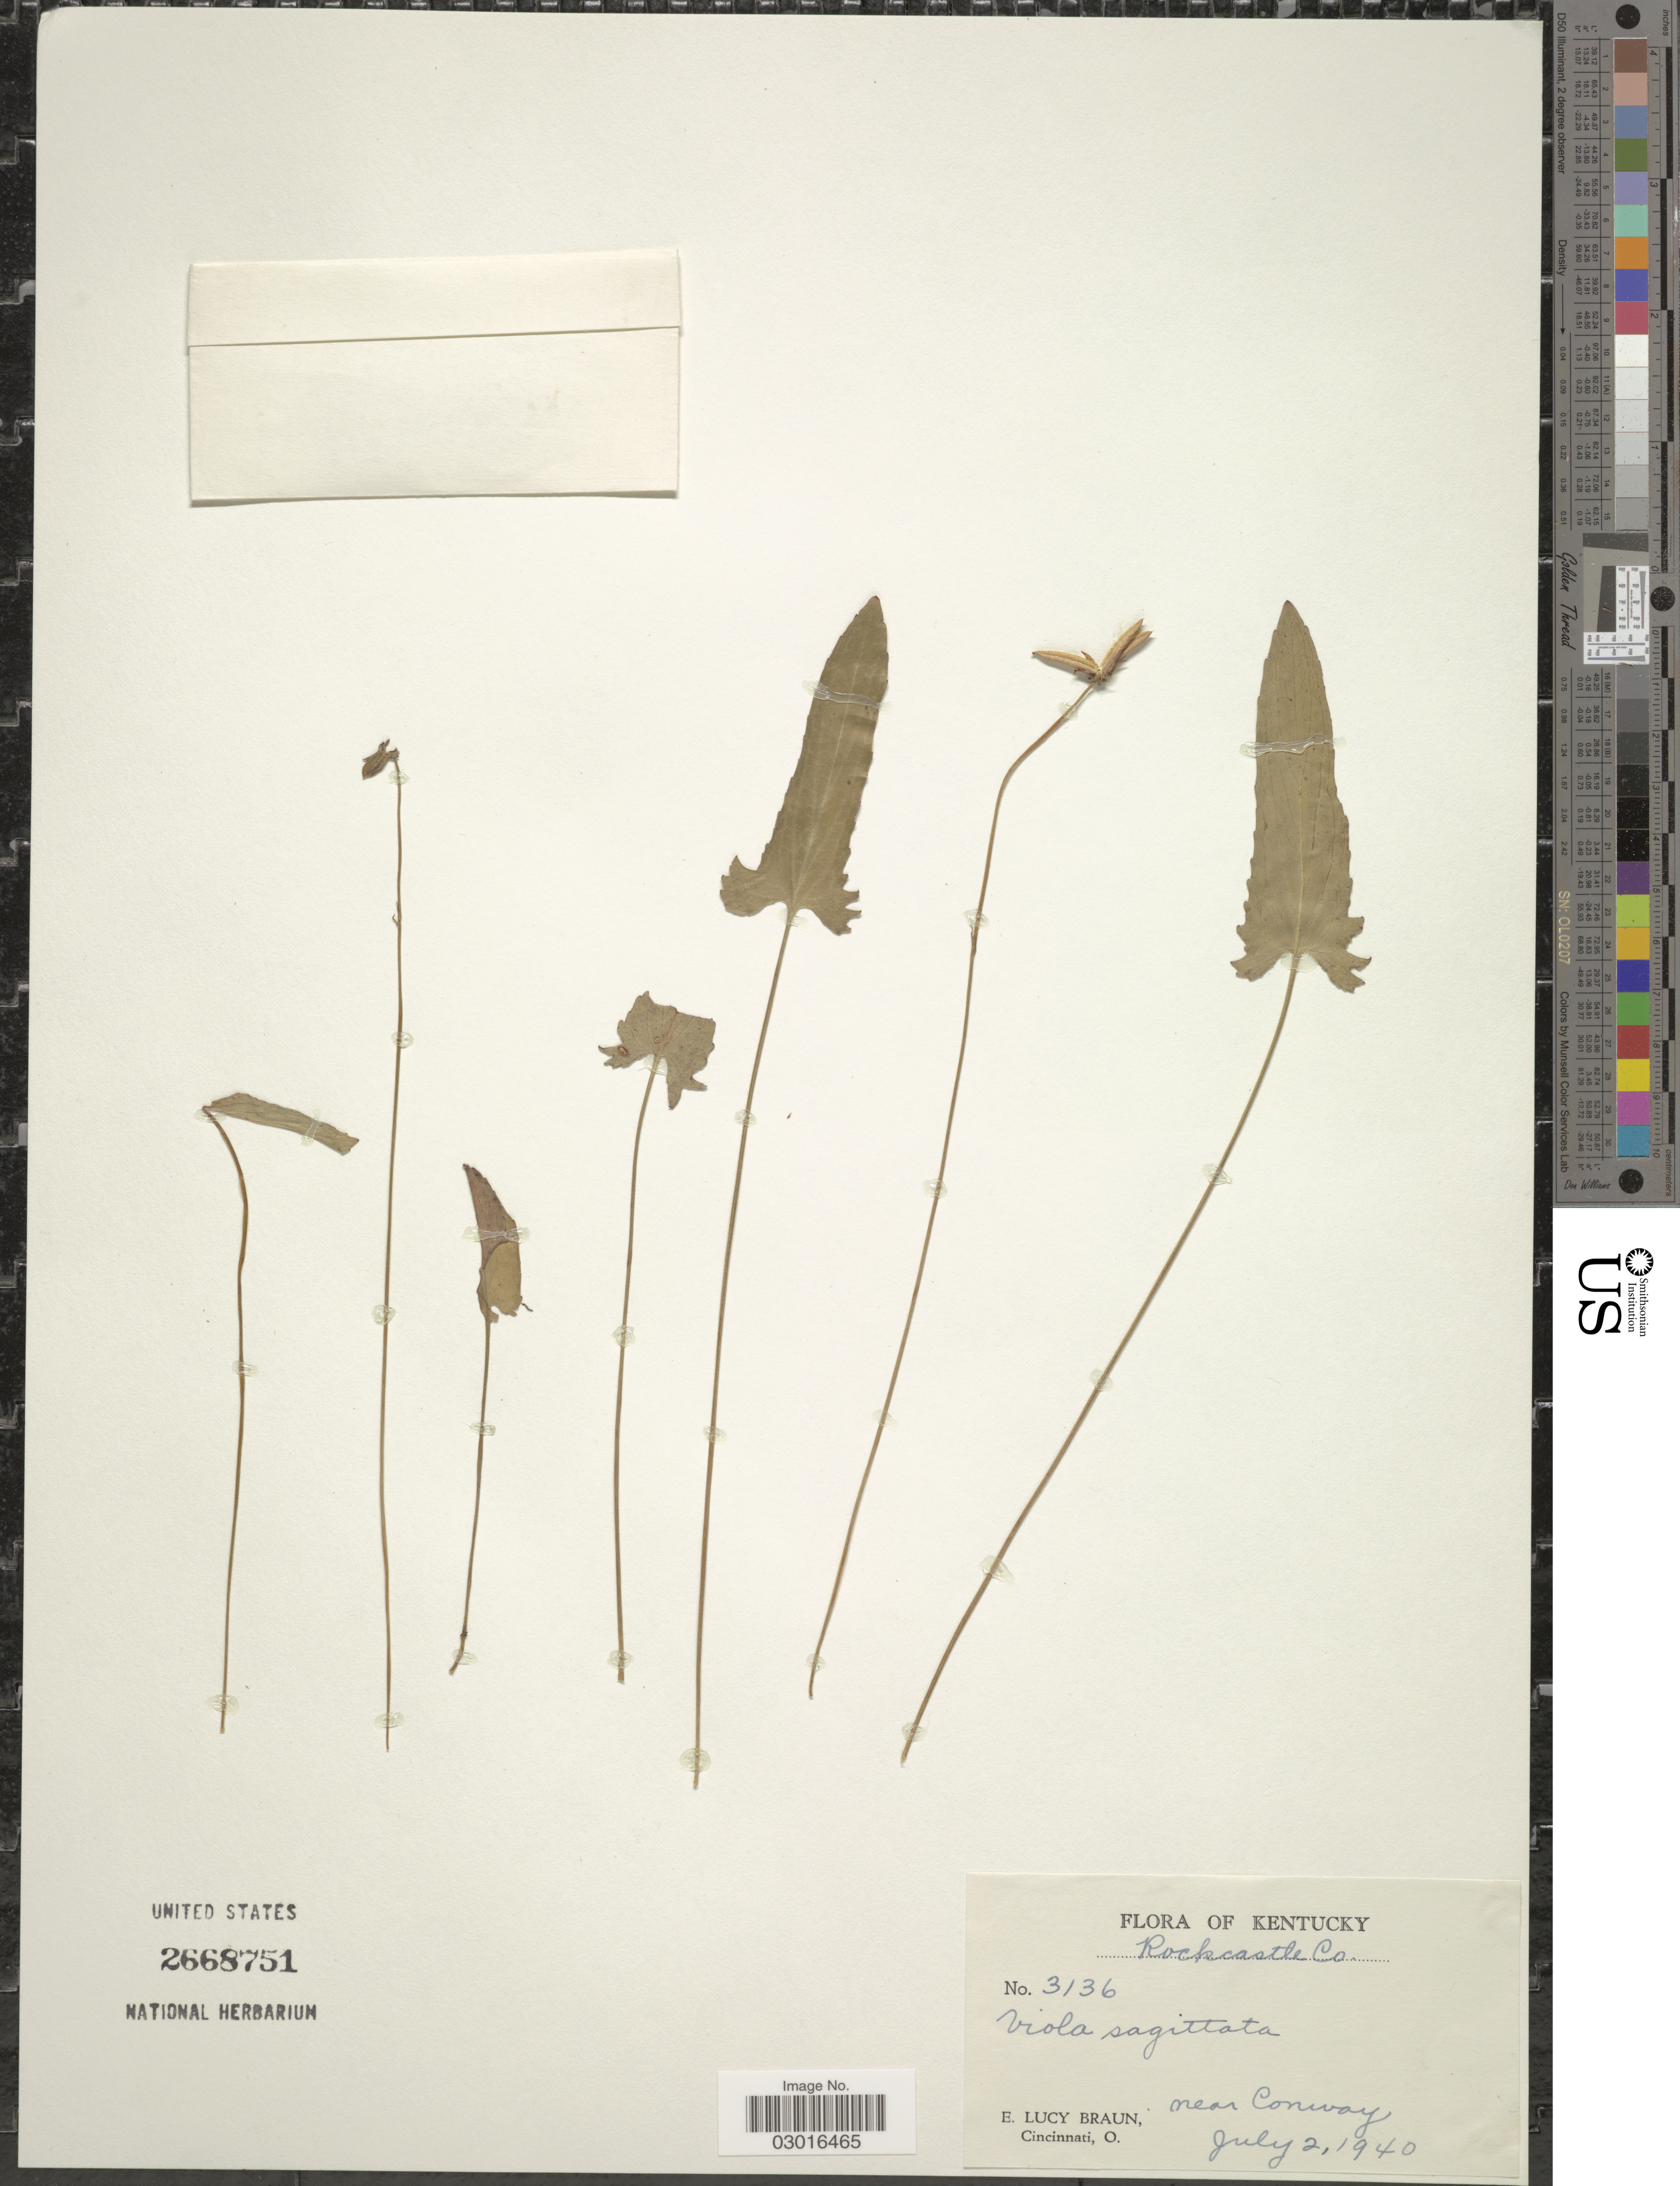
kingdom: Plantae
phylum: Tracheophyta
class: Magnoliopsida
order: Malpighiales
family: Violaceae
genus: Viola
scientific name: Viola sagittata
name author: Aiton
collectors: E. L. Braun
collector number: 3136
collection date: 1940-07-02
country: United States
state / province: Kentucky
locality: Rockcastle Co. Near Conway.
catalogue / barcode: US 2668751